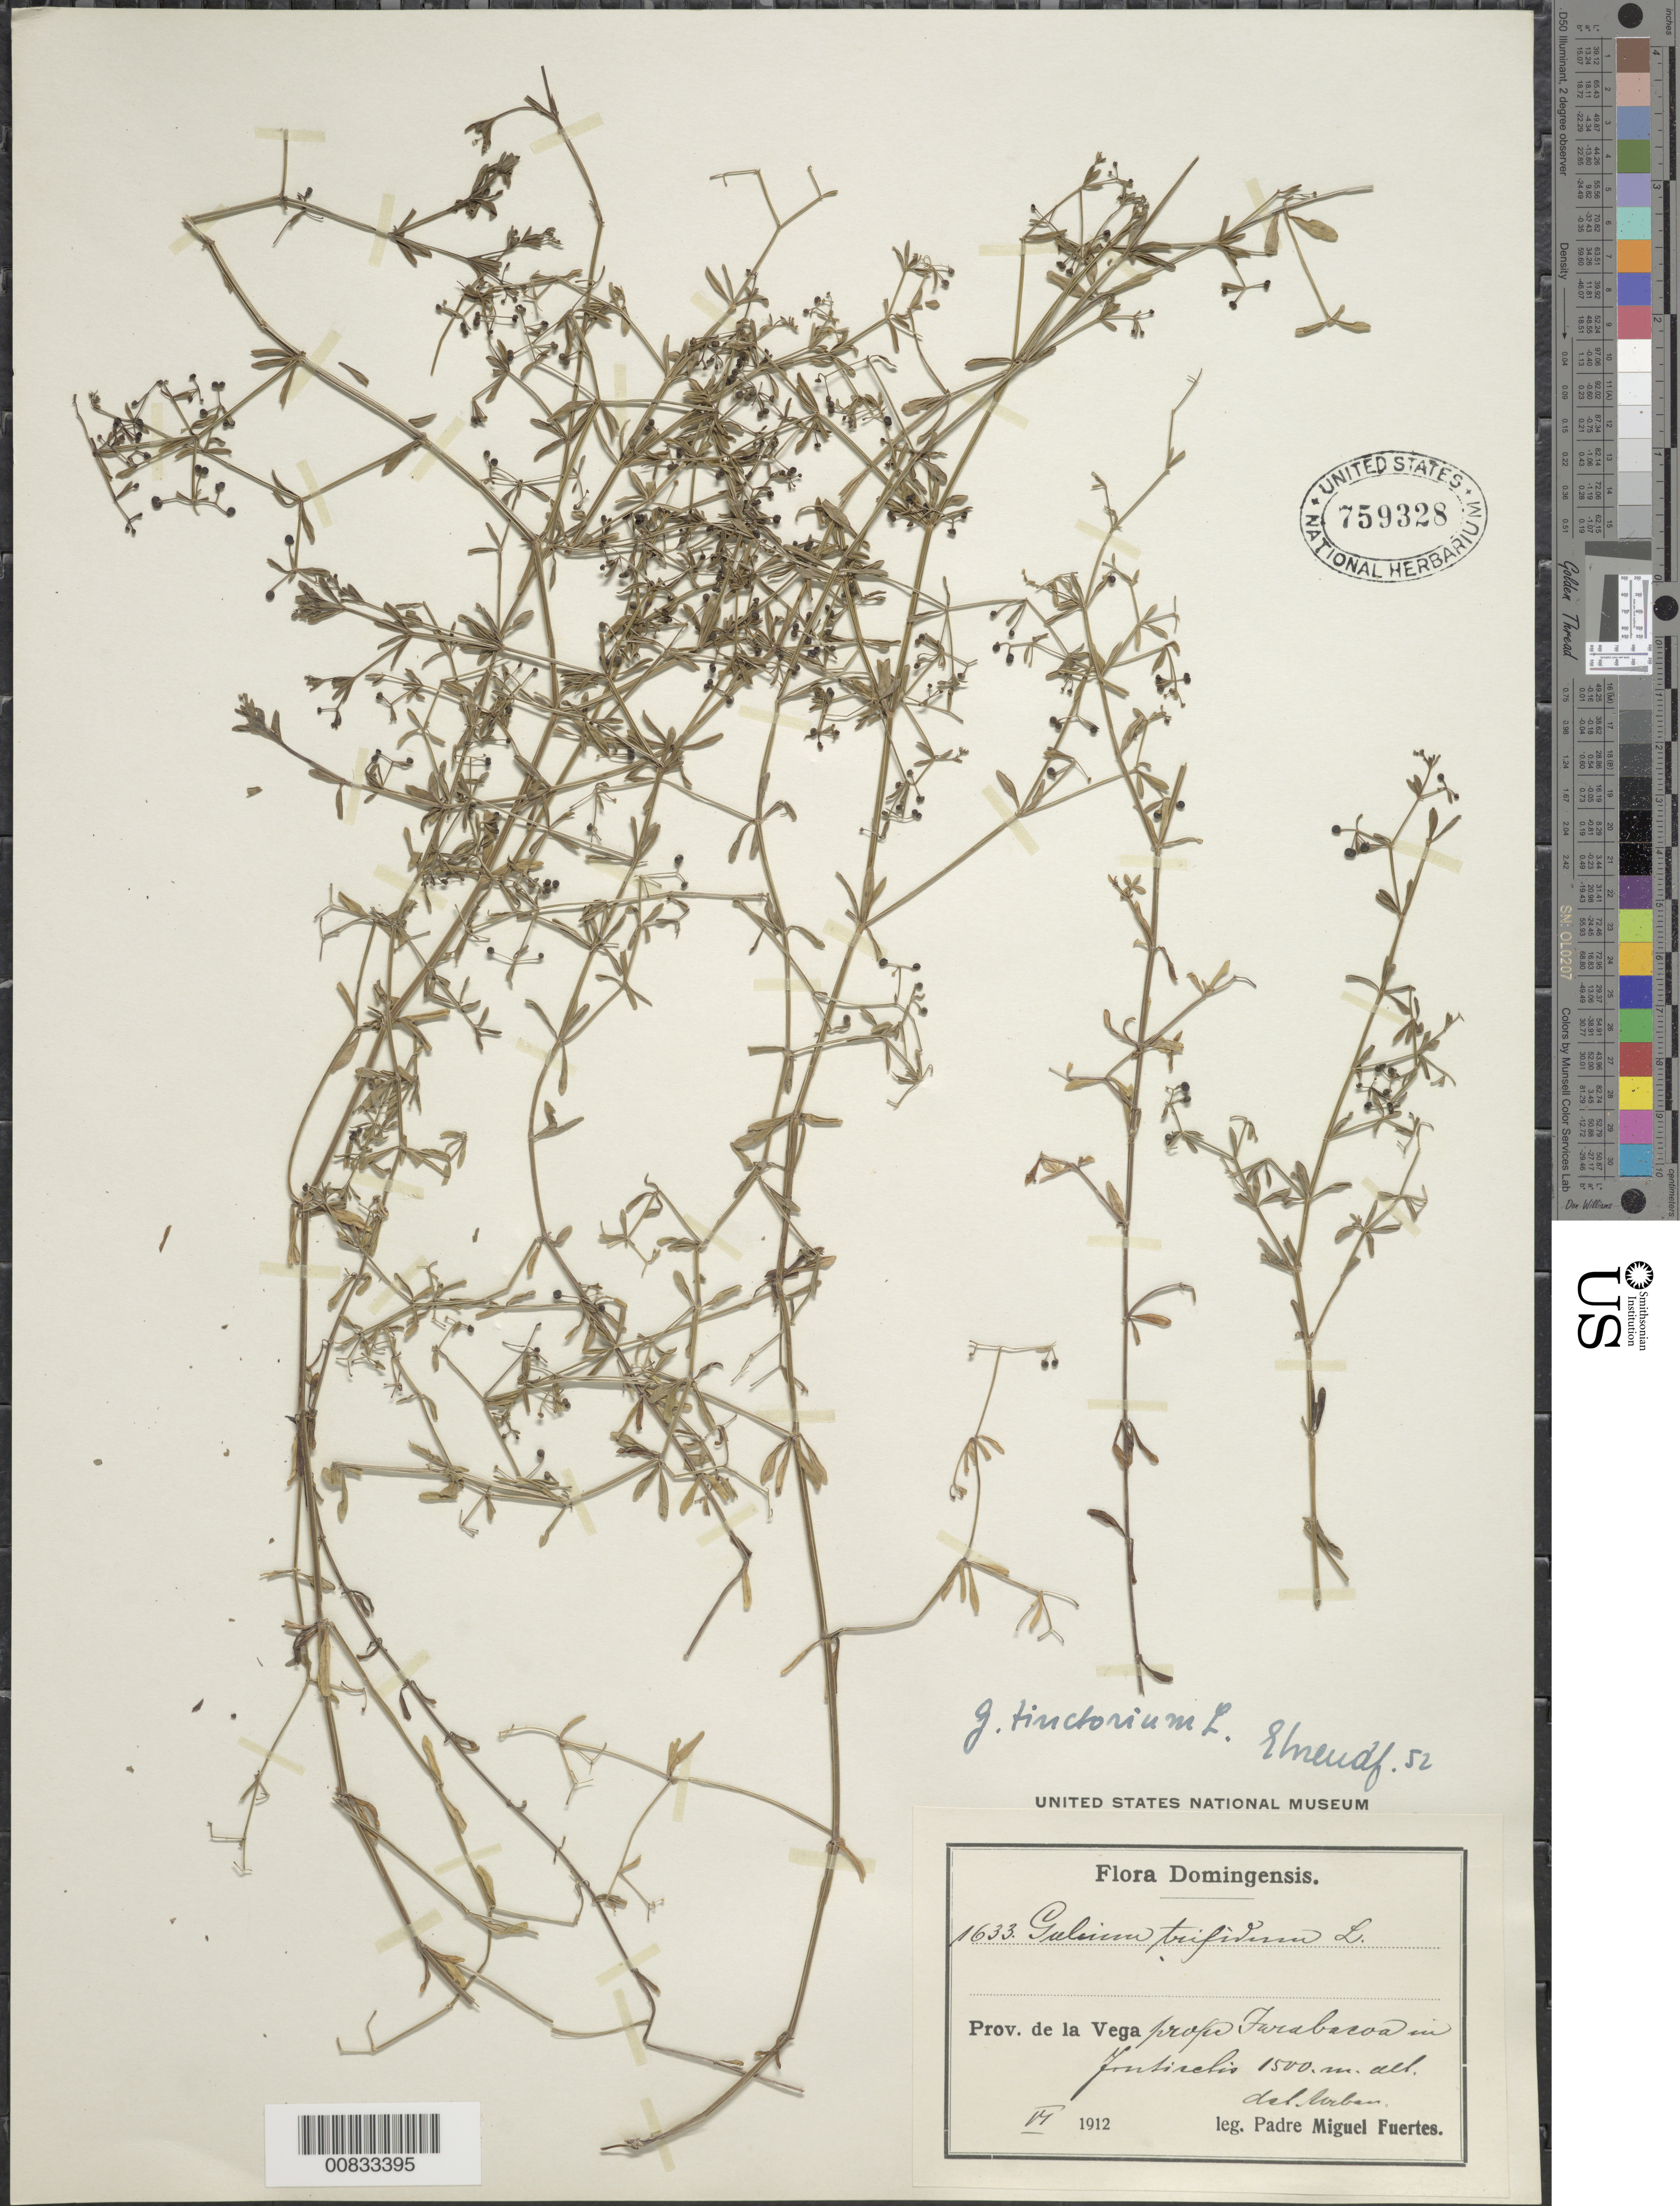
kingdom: Plantae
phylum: Tracheophyta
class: Magnoliopsida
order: Gentianales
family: Rubiaceae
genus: Galium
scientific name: Galium tinctorium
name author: (L.) Scop.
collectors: M. D. Fuertes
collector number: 1633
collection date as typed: Jun 1912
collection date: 1912-06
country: Dominican Republic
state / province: La Vega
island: Hispaniola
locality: Jarabacoa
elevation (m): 1500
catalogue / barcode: US 759328